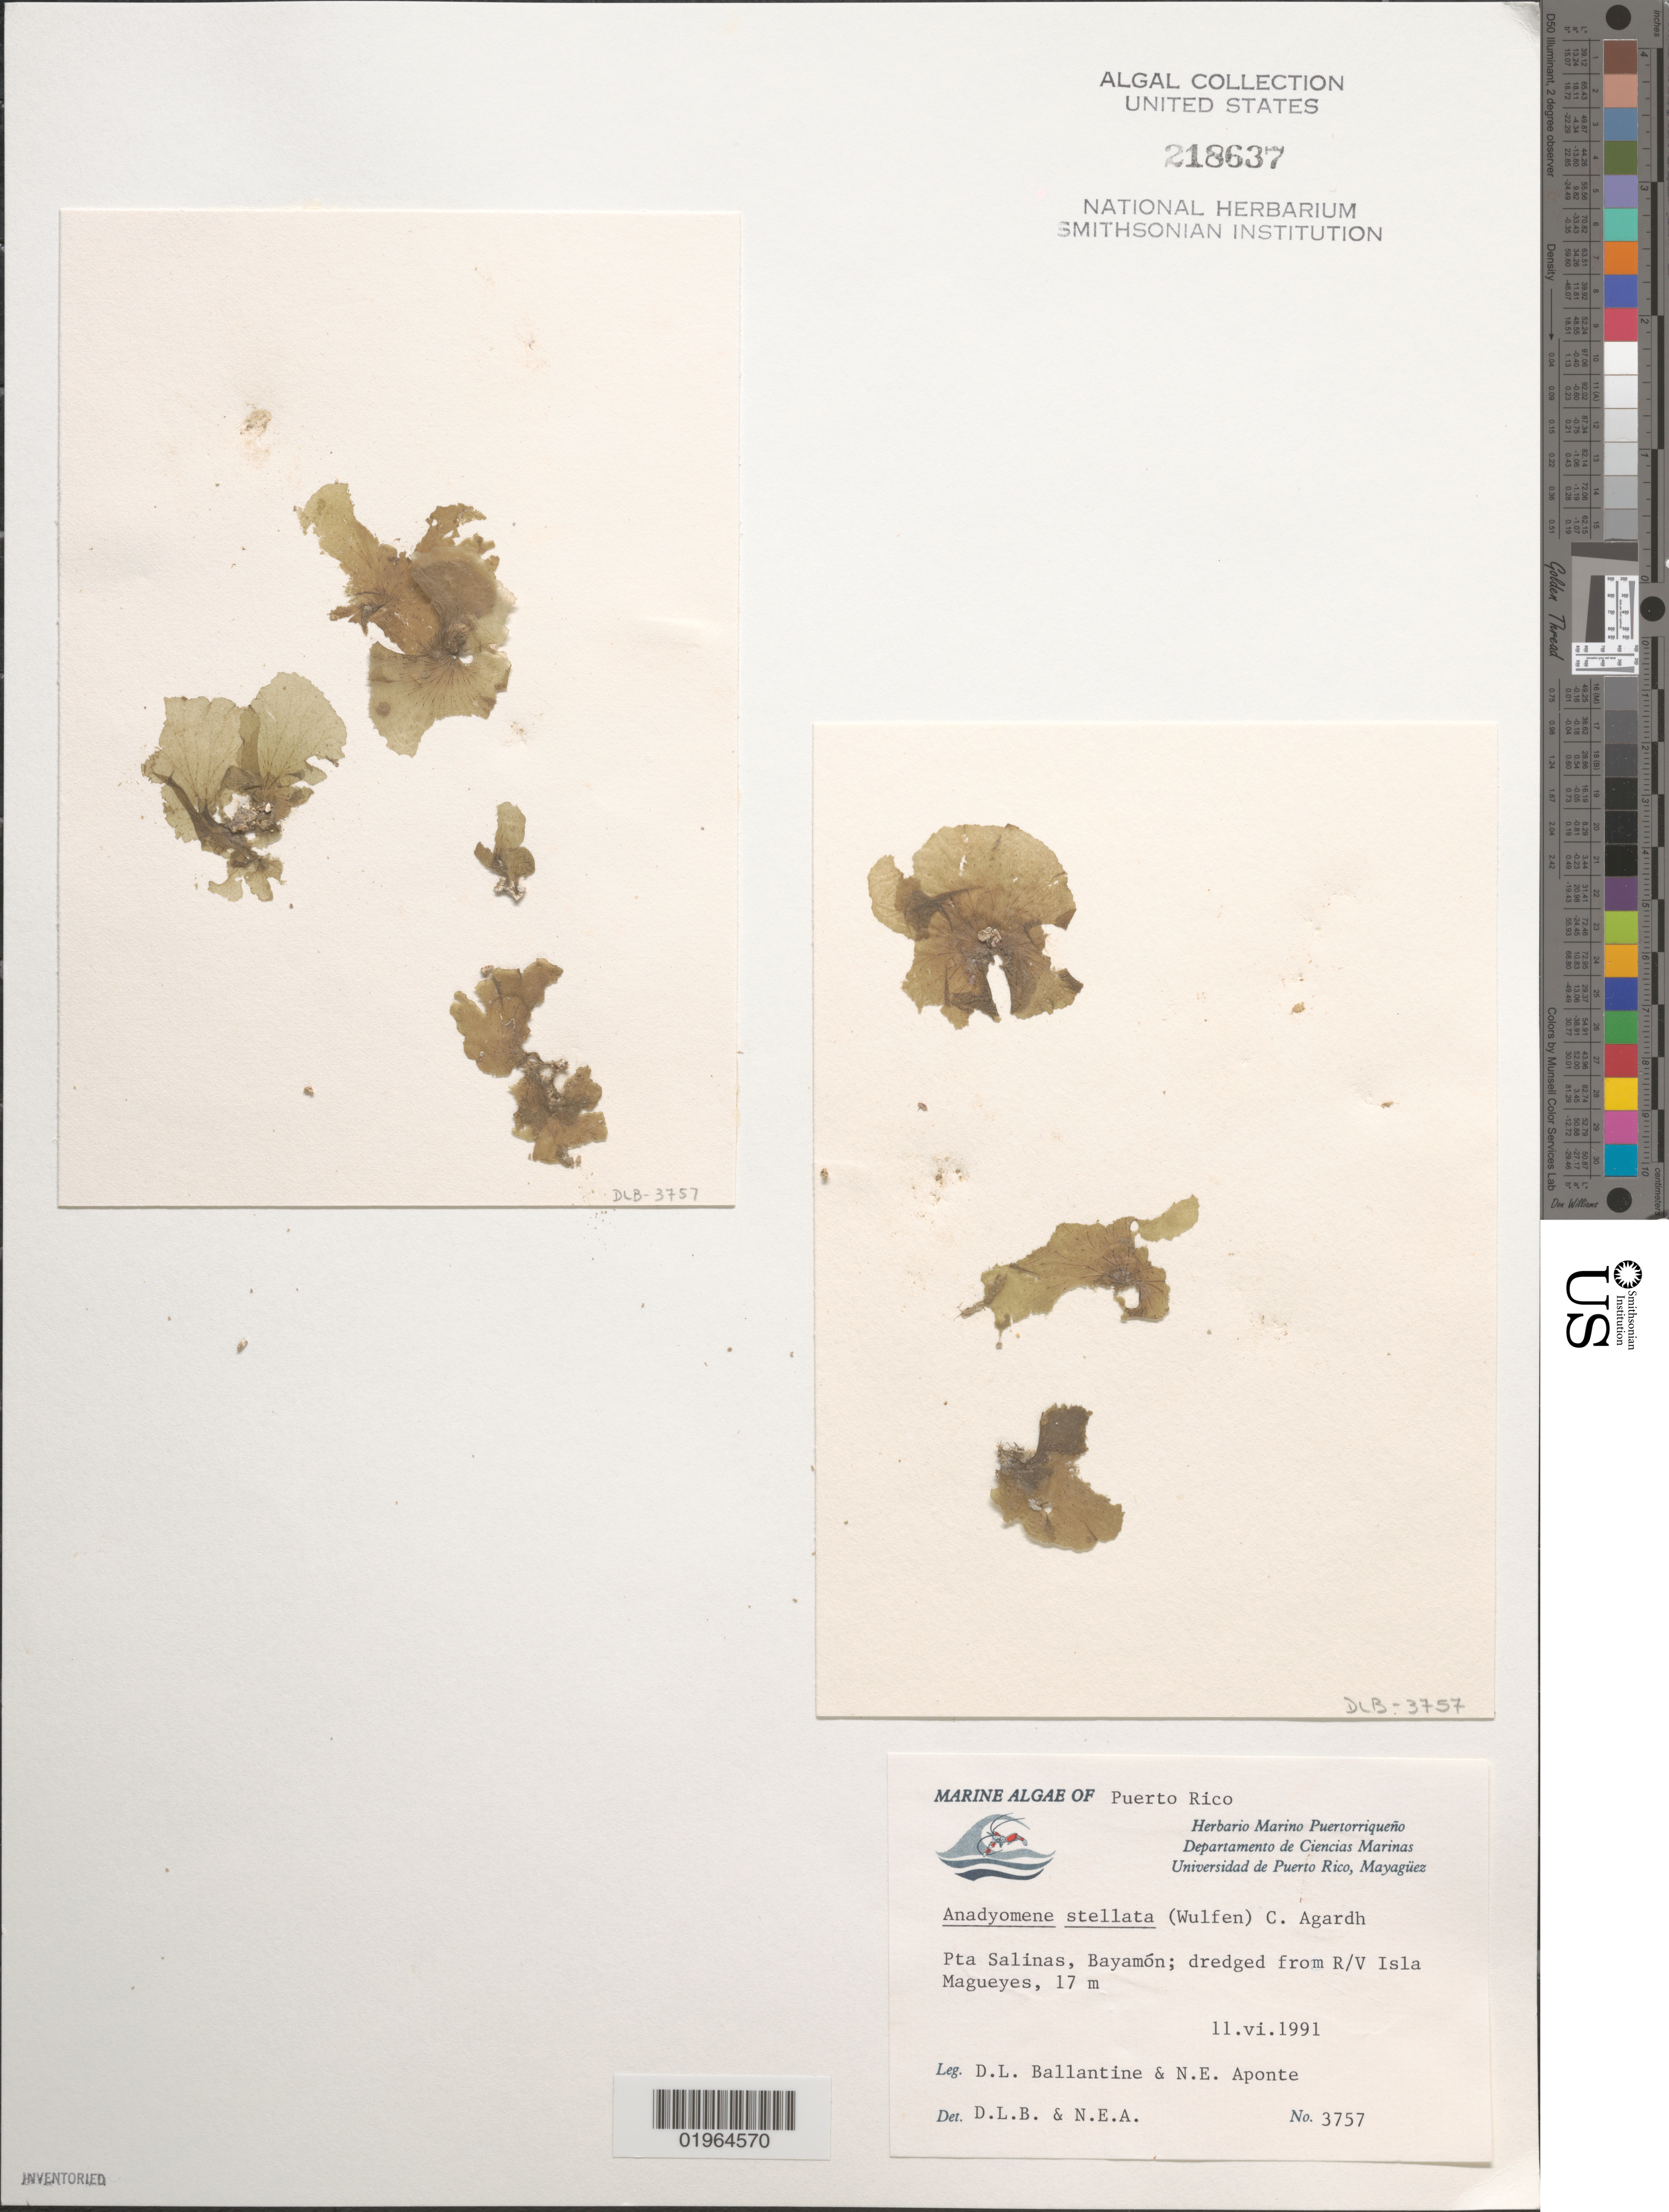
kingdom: Plantae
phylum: Chlorophyta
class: Ulvophyceae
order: Cladophorales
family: Anadyomenaceae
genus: Anadyomene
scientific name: Anadyomene stellata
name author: (Wulfen) C. Agardh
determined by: Ballantine, D. L.; Aponte, N. E.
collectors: D.L. Ballantine & N. E. Aponte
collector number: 3757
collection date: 1991-06-11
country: Puerto Rico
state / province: Bayamon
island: Isla Magueyes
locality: Pta. Salinas.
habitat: Dredged from R/V.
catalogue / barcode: US 218637